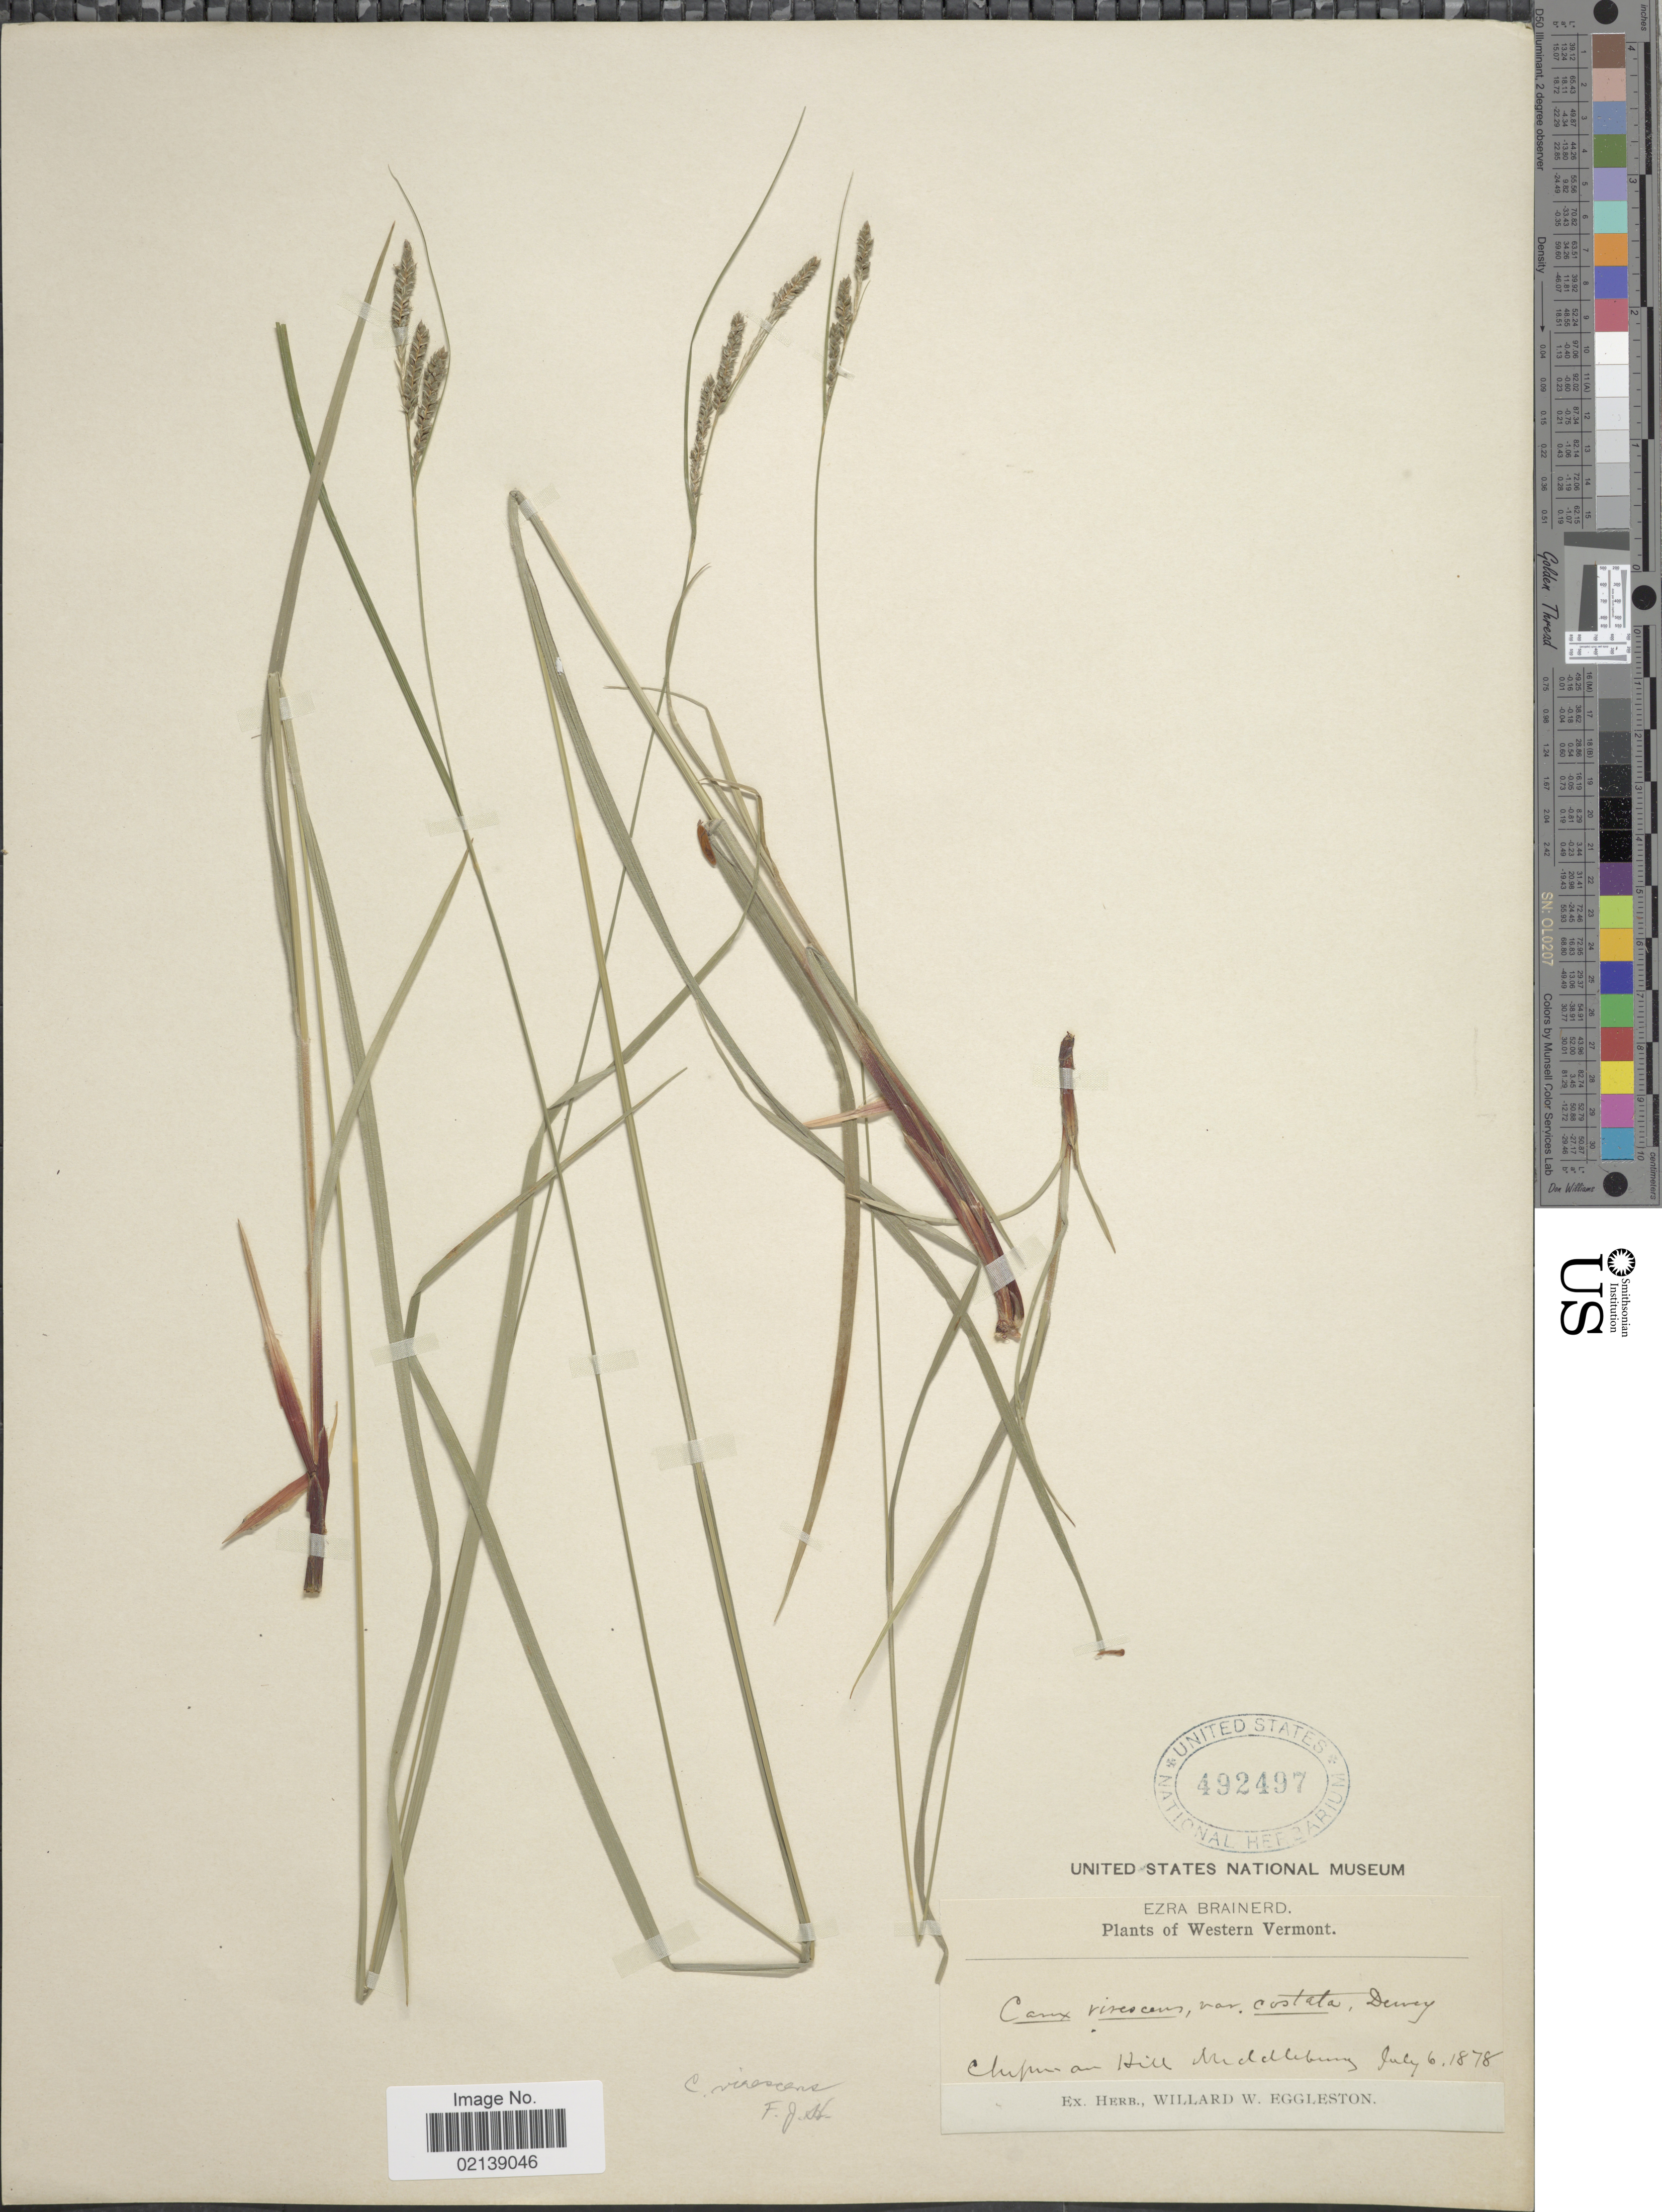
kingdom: Plantae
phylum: Tracheophyta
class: Liliopsida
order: Poales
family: Cyperaceae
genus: Carex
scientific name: Carex virescens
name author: Muhl. ex Willd.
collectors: E. Brainerd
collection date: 1878-07-06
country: United States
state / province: Vermont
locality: Western Vermont, Chupman Hill, Middlebury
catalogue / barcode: US 492497